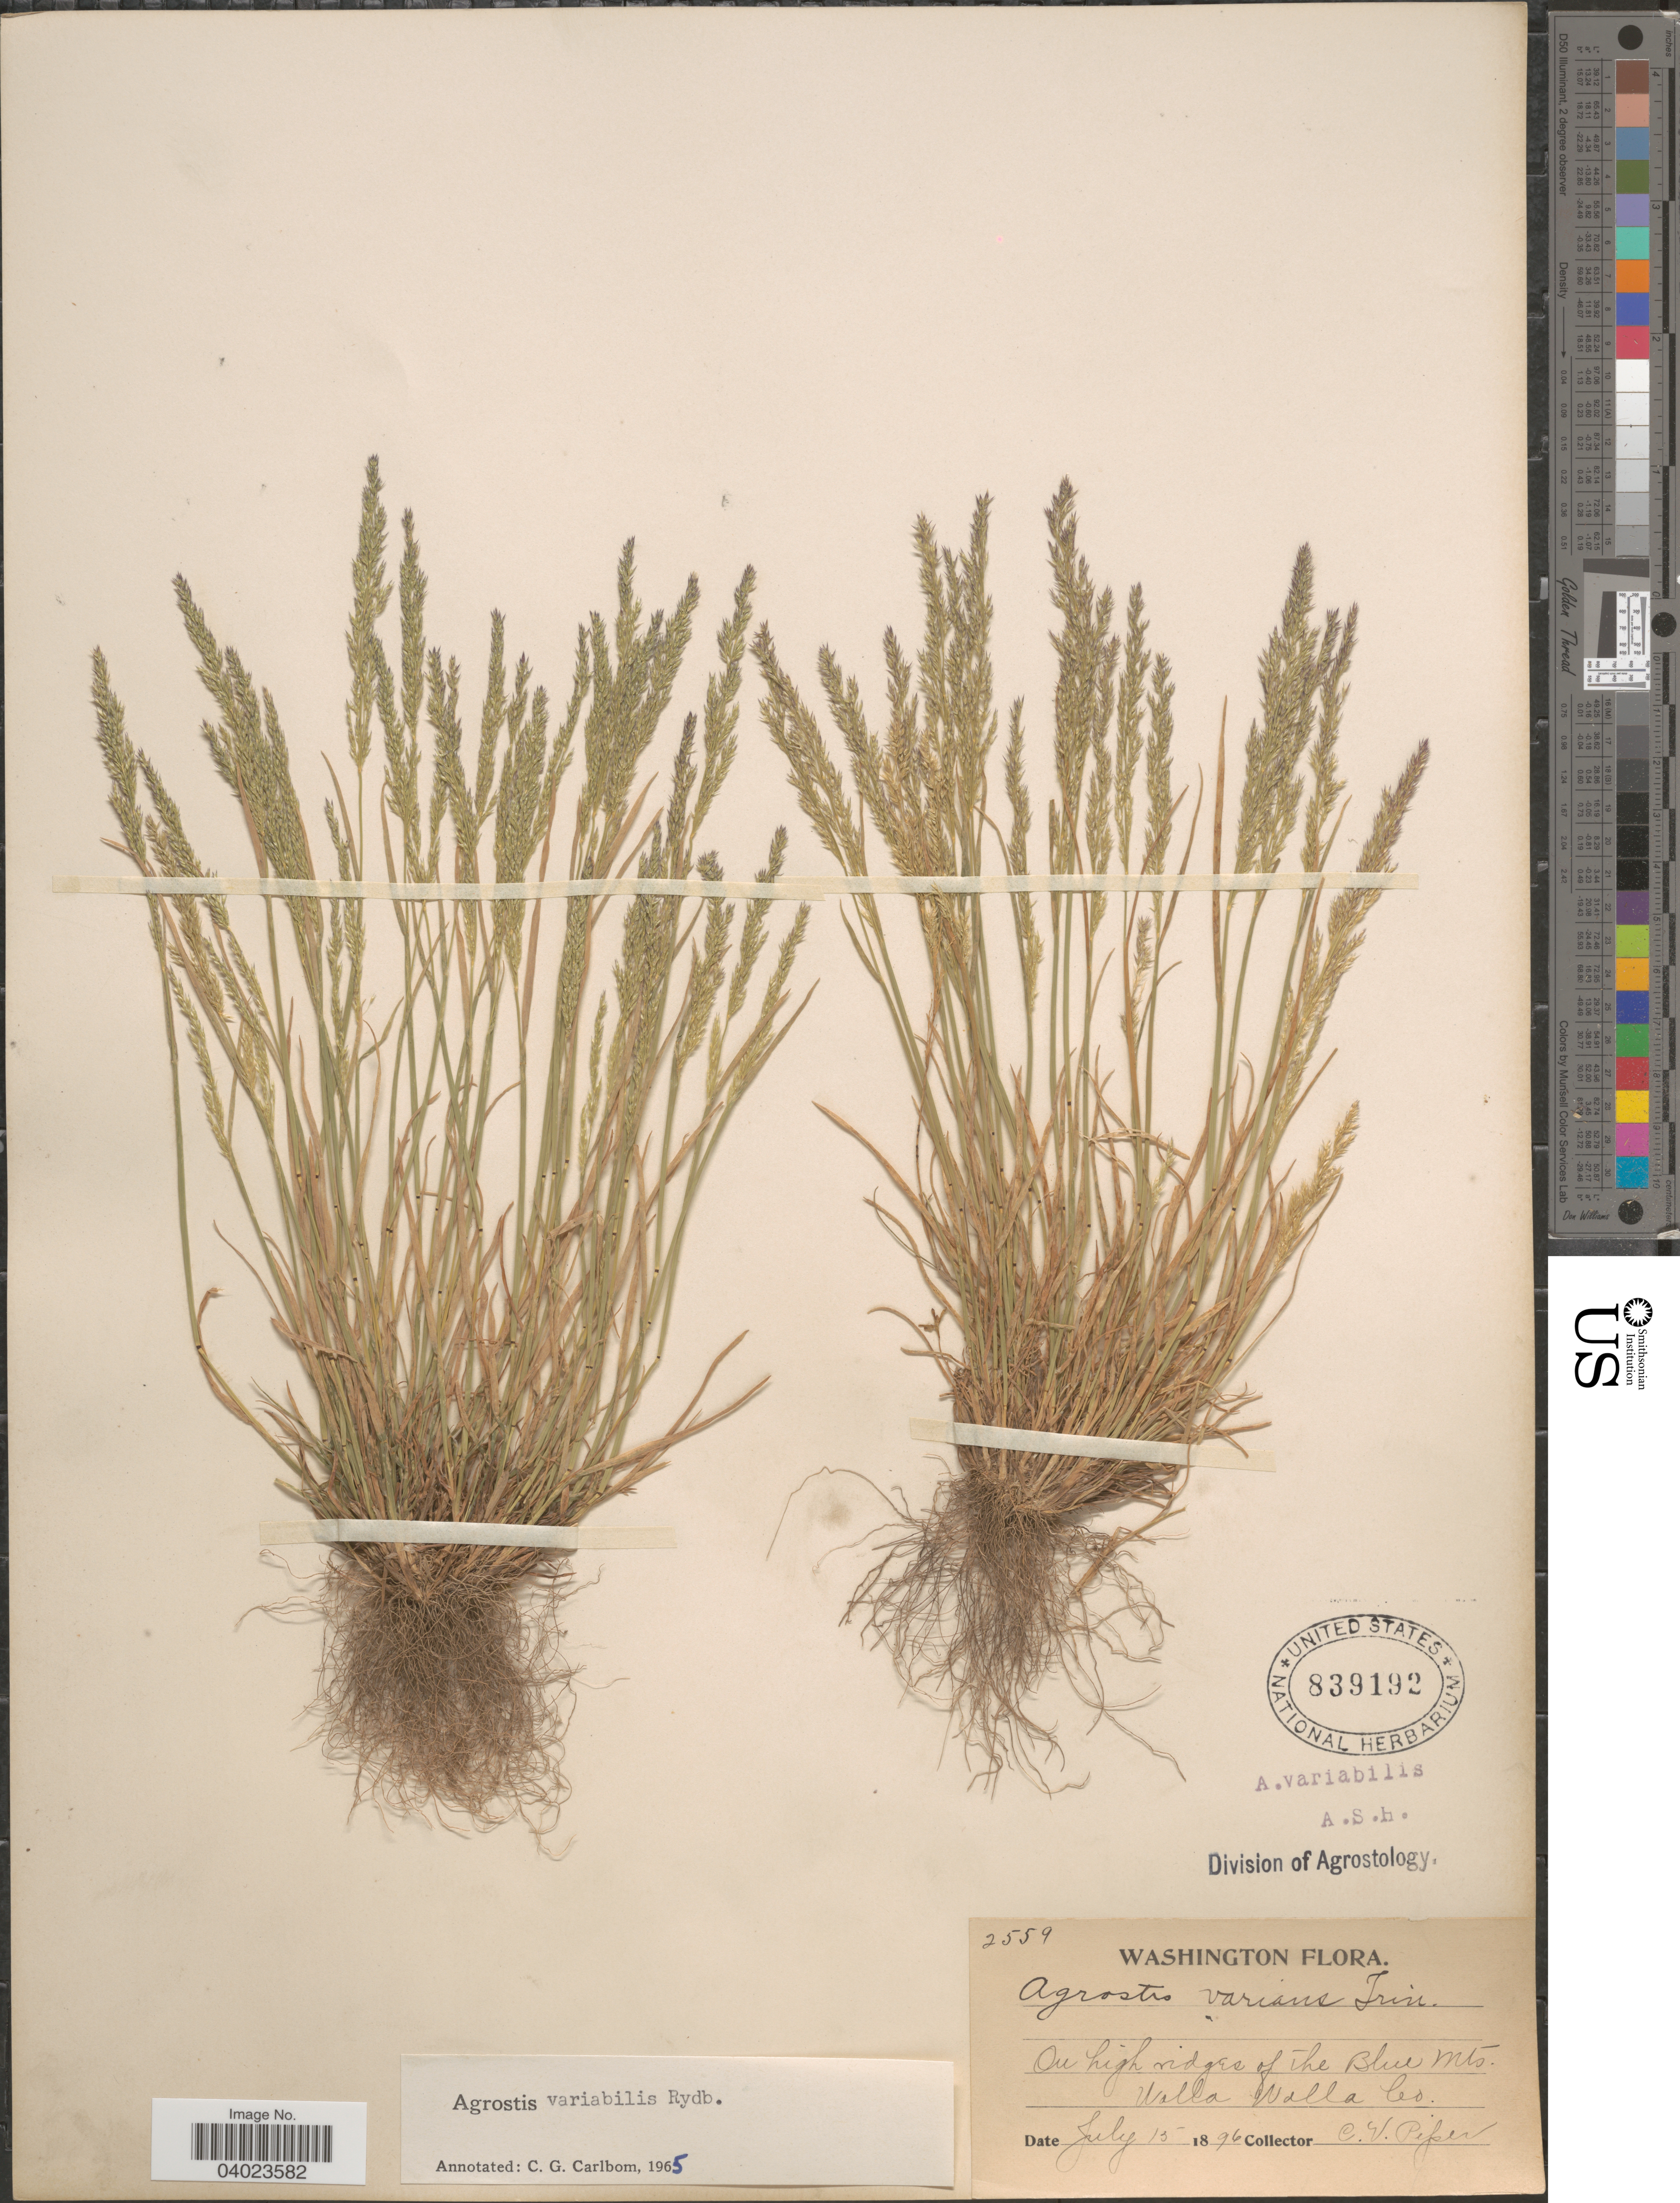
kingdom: Plantae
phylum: Tracheophyta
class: Liliopsida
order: Poales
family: Poaceae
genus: Agrostis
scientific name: Agrostis variabilis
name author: Rydb.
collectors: C. V. Piper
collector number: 2559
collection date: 1896-07-15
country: United States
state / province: Washington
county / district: Walla Walla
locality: On high ridges of the Blue Mts. Walla Walla Co.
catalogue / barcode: US 839192